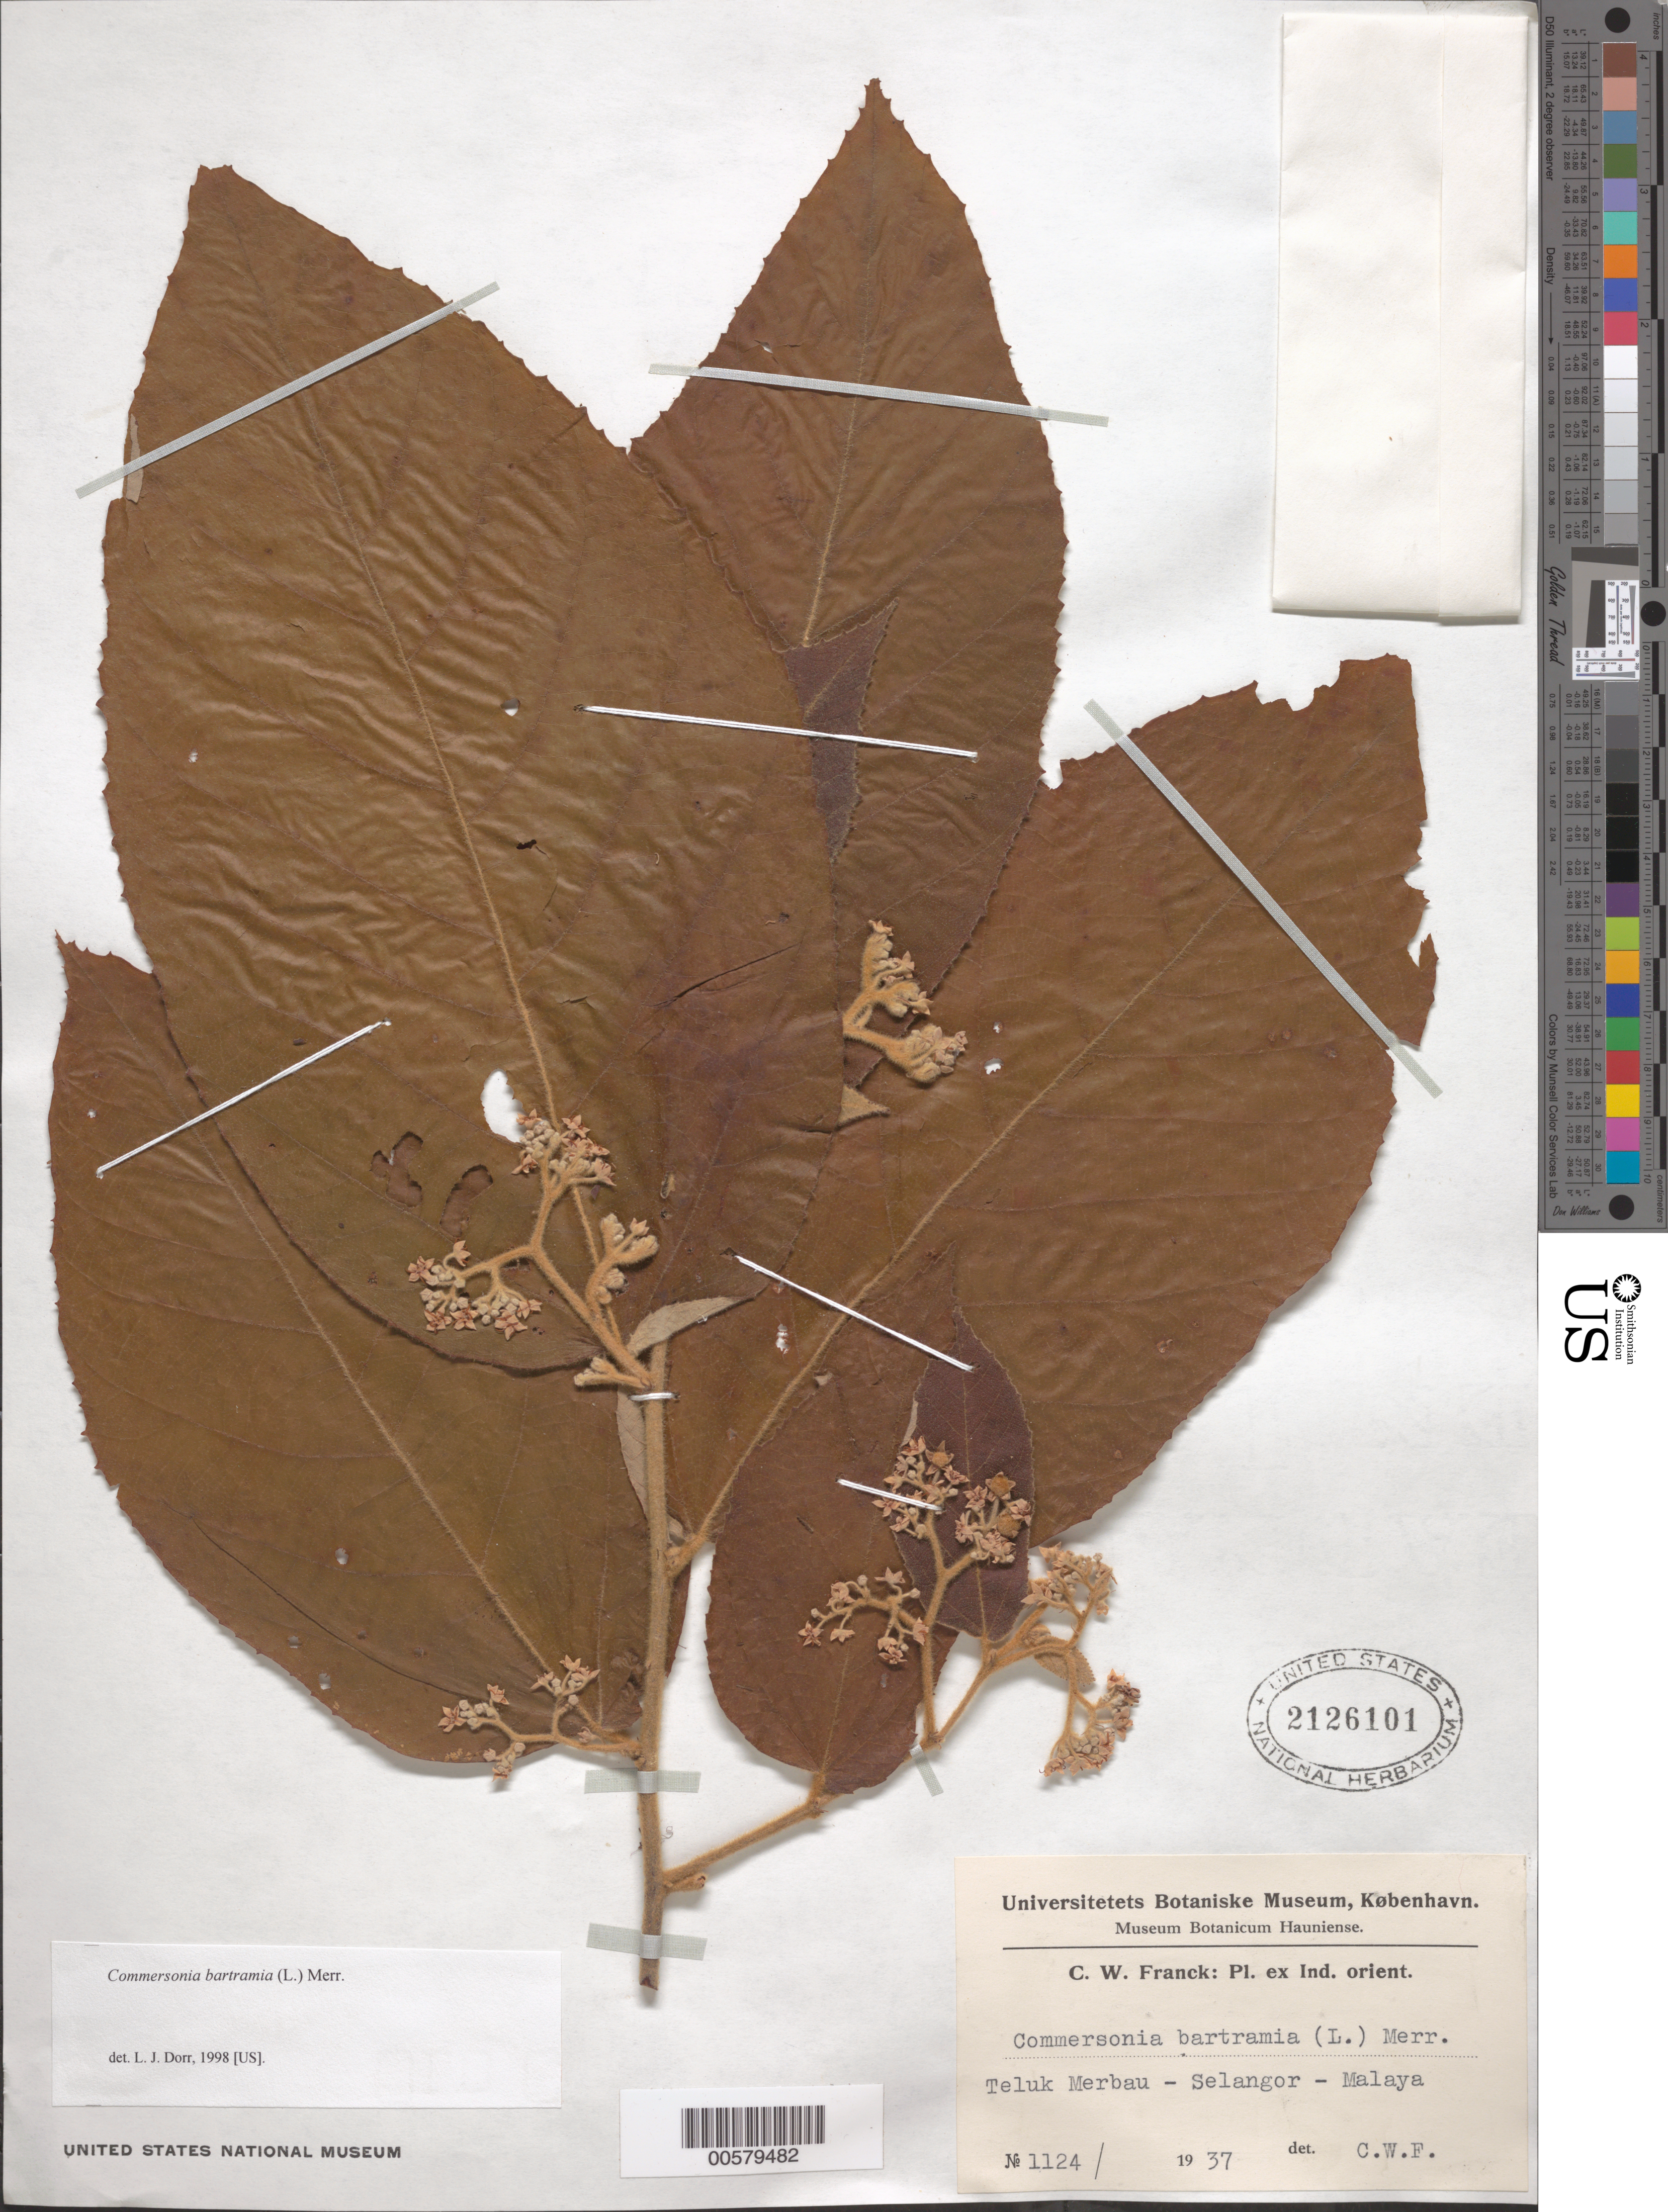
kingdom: Plantae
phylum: Tracheophyta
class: Magnoliopsida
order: Malvales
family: Malvaceae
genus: Commersonia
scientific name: Commersonia bartramia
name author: (L.) Merr.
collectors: C. Franck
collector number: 1124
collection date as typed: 1937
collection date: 1937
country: Malaysia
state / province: Selangor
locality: Telek Merbau [Malay Peninsula]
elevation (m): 3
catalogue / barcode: US 2126101